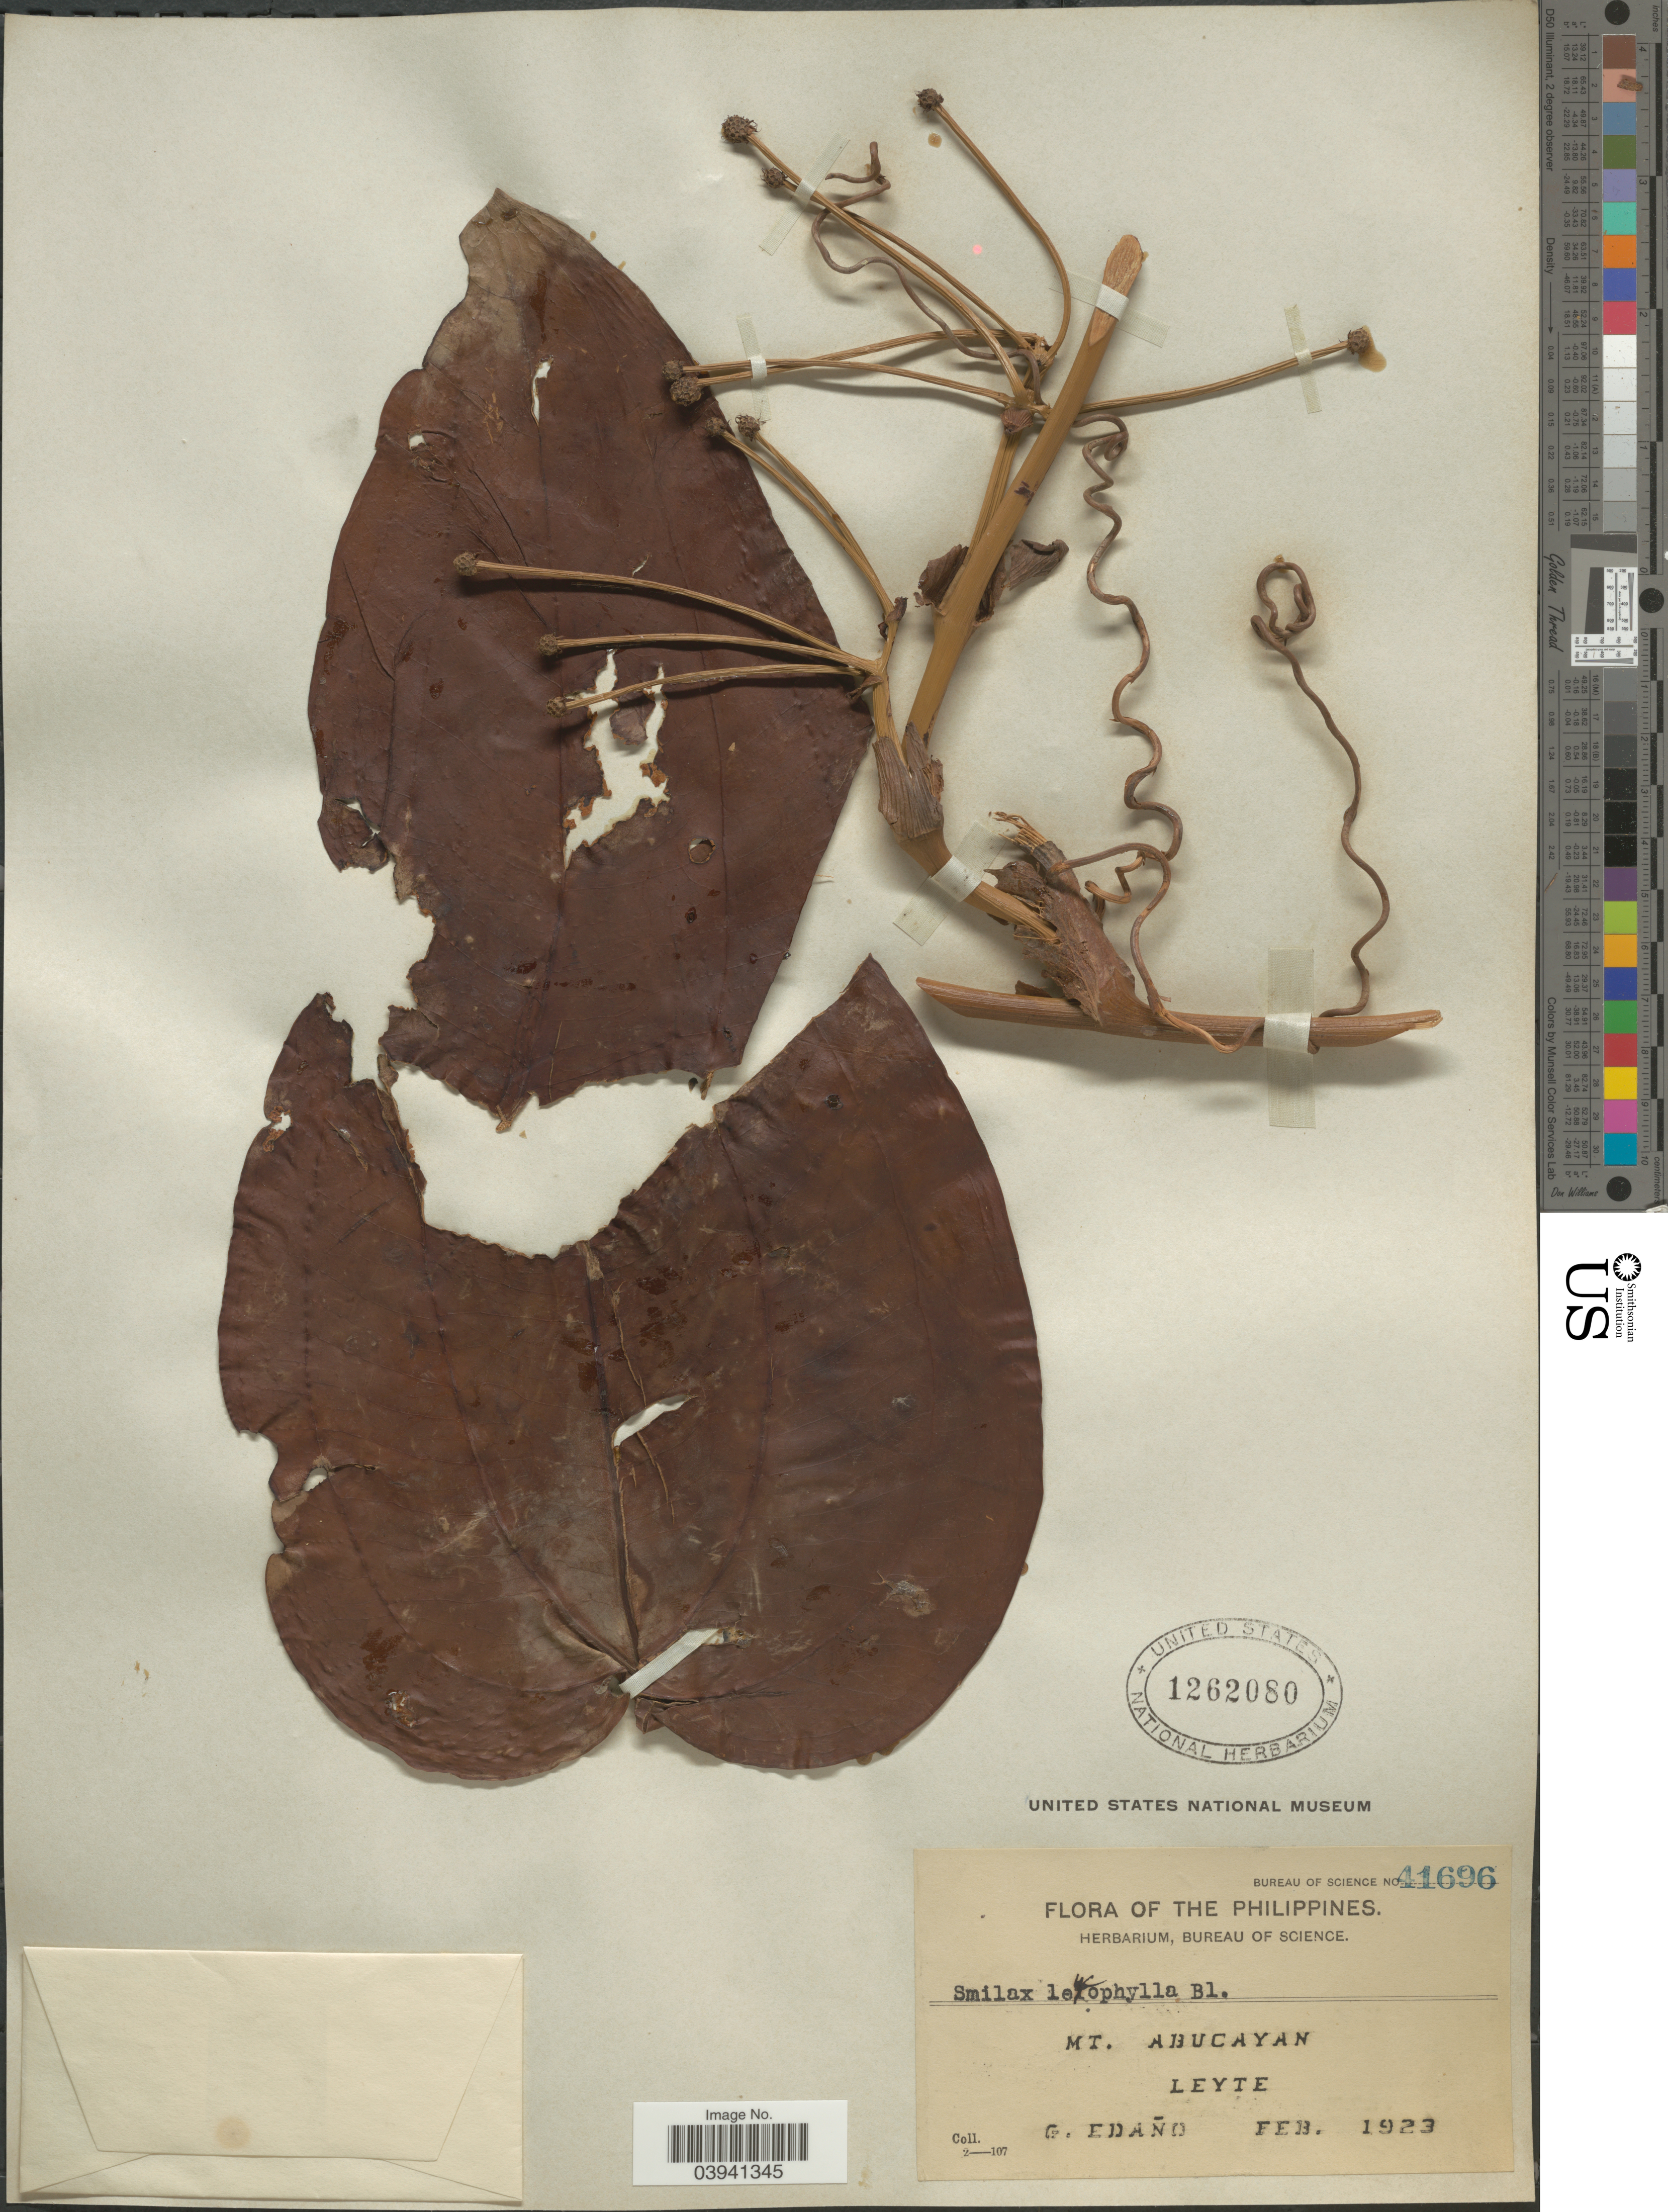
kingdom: Plantae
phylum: Tracheophyta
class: Liliopsida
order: Liliales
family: Smilacaceae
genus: Smilax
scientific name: Smilax leucophylla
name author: Blume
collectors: G. Edaño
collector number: Bureau of Science 41696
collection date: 1923-02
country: Philippines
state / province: Eastern Visayas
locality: Mt. Abucayan. Leyte.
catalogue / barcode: US 1262080